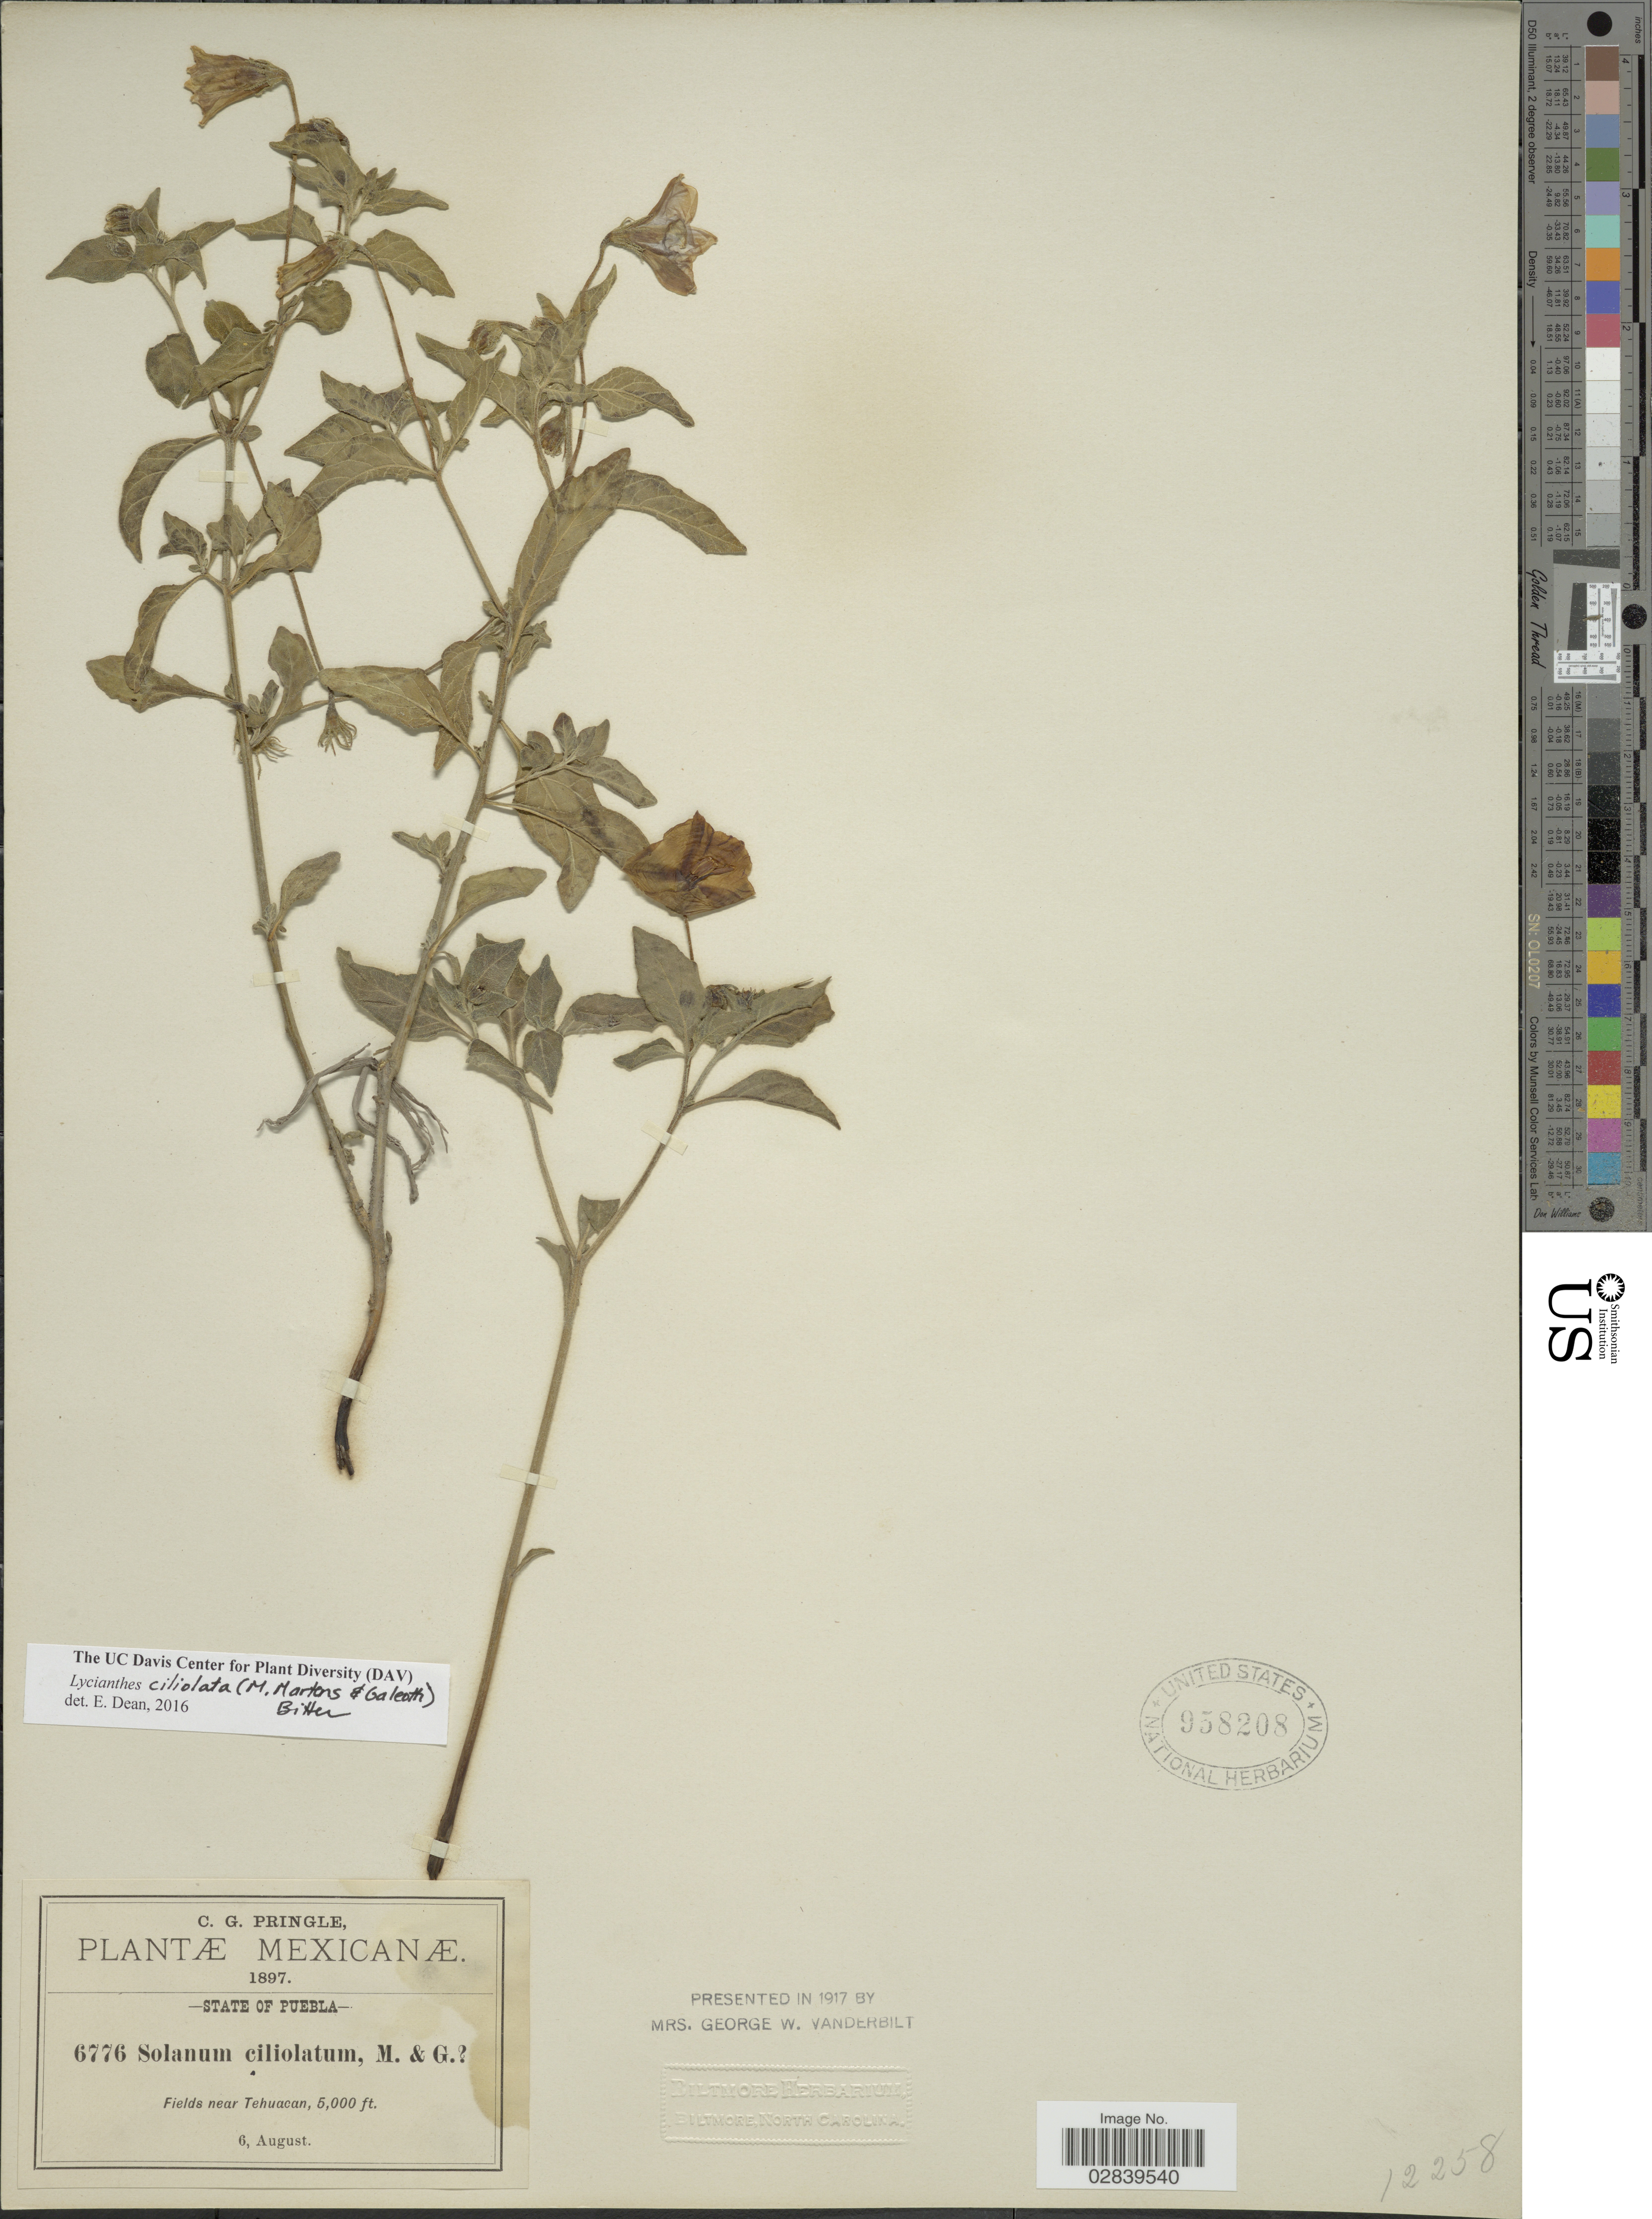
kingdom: Plantae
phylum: Tracheophyta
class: Magnoliopsida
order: Solanales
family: Solanaceae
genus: Lycianthes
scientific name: Lycianthes ciliolata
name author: (M. Martens & Galeotti) Bitter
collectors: C. G. Pringle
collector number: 6776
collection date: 1897-08-06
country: Mexico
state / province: Puebla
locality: Fields near Tehuacan.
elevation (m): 1524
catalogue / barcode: US 958208